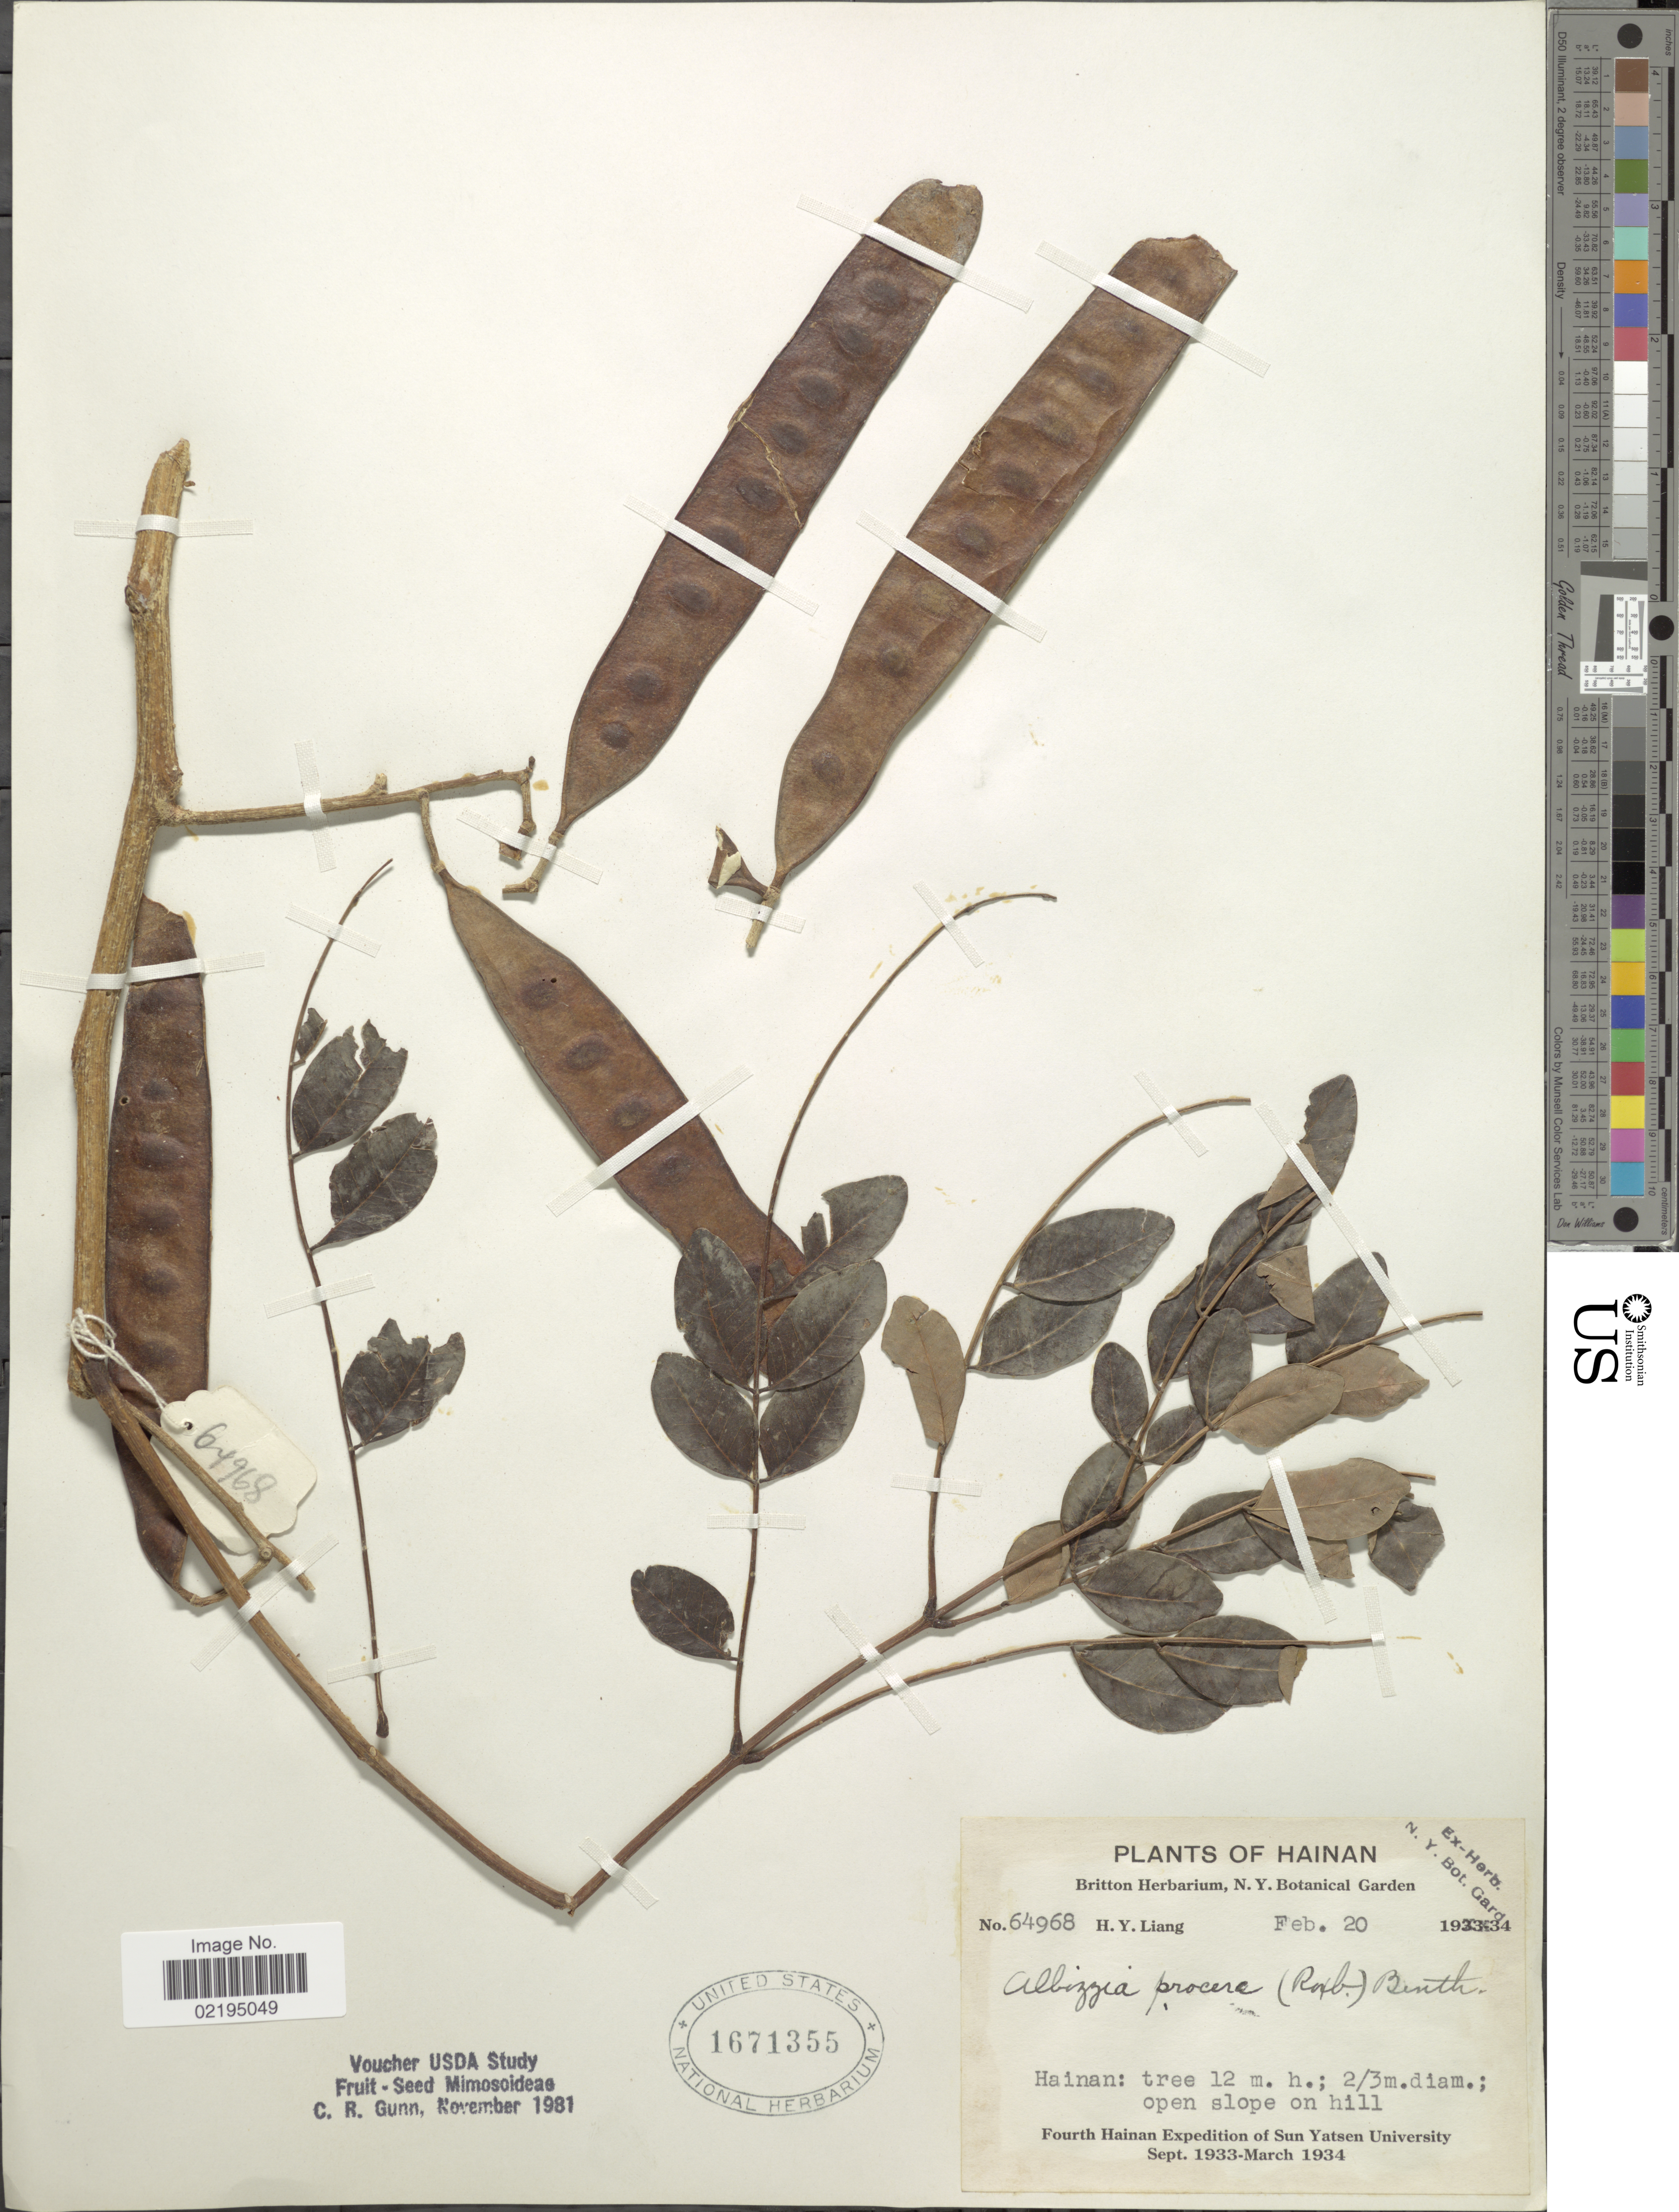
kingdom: Plantae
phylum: Tracheophyta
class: Magnoliopsida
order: Fabales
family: Fabaceae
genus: Albizia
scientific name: Albizia procera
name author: (Roxb.) Benth.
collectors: H. Y. Liang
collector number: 64968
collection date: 1934-02-20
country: China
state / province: Hainan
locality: Open slope on hill.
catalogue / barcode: US 1671355